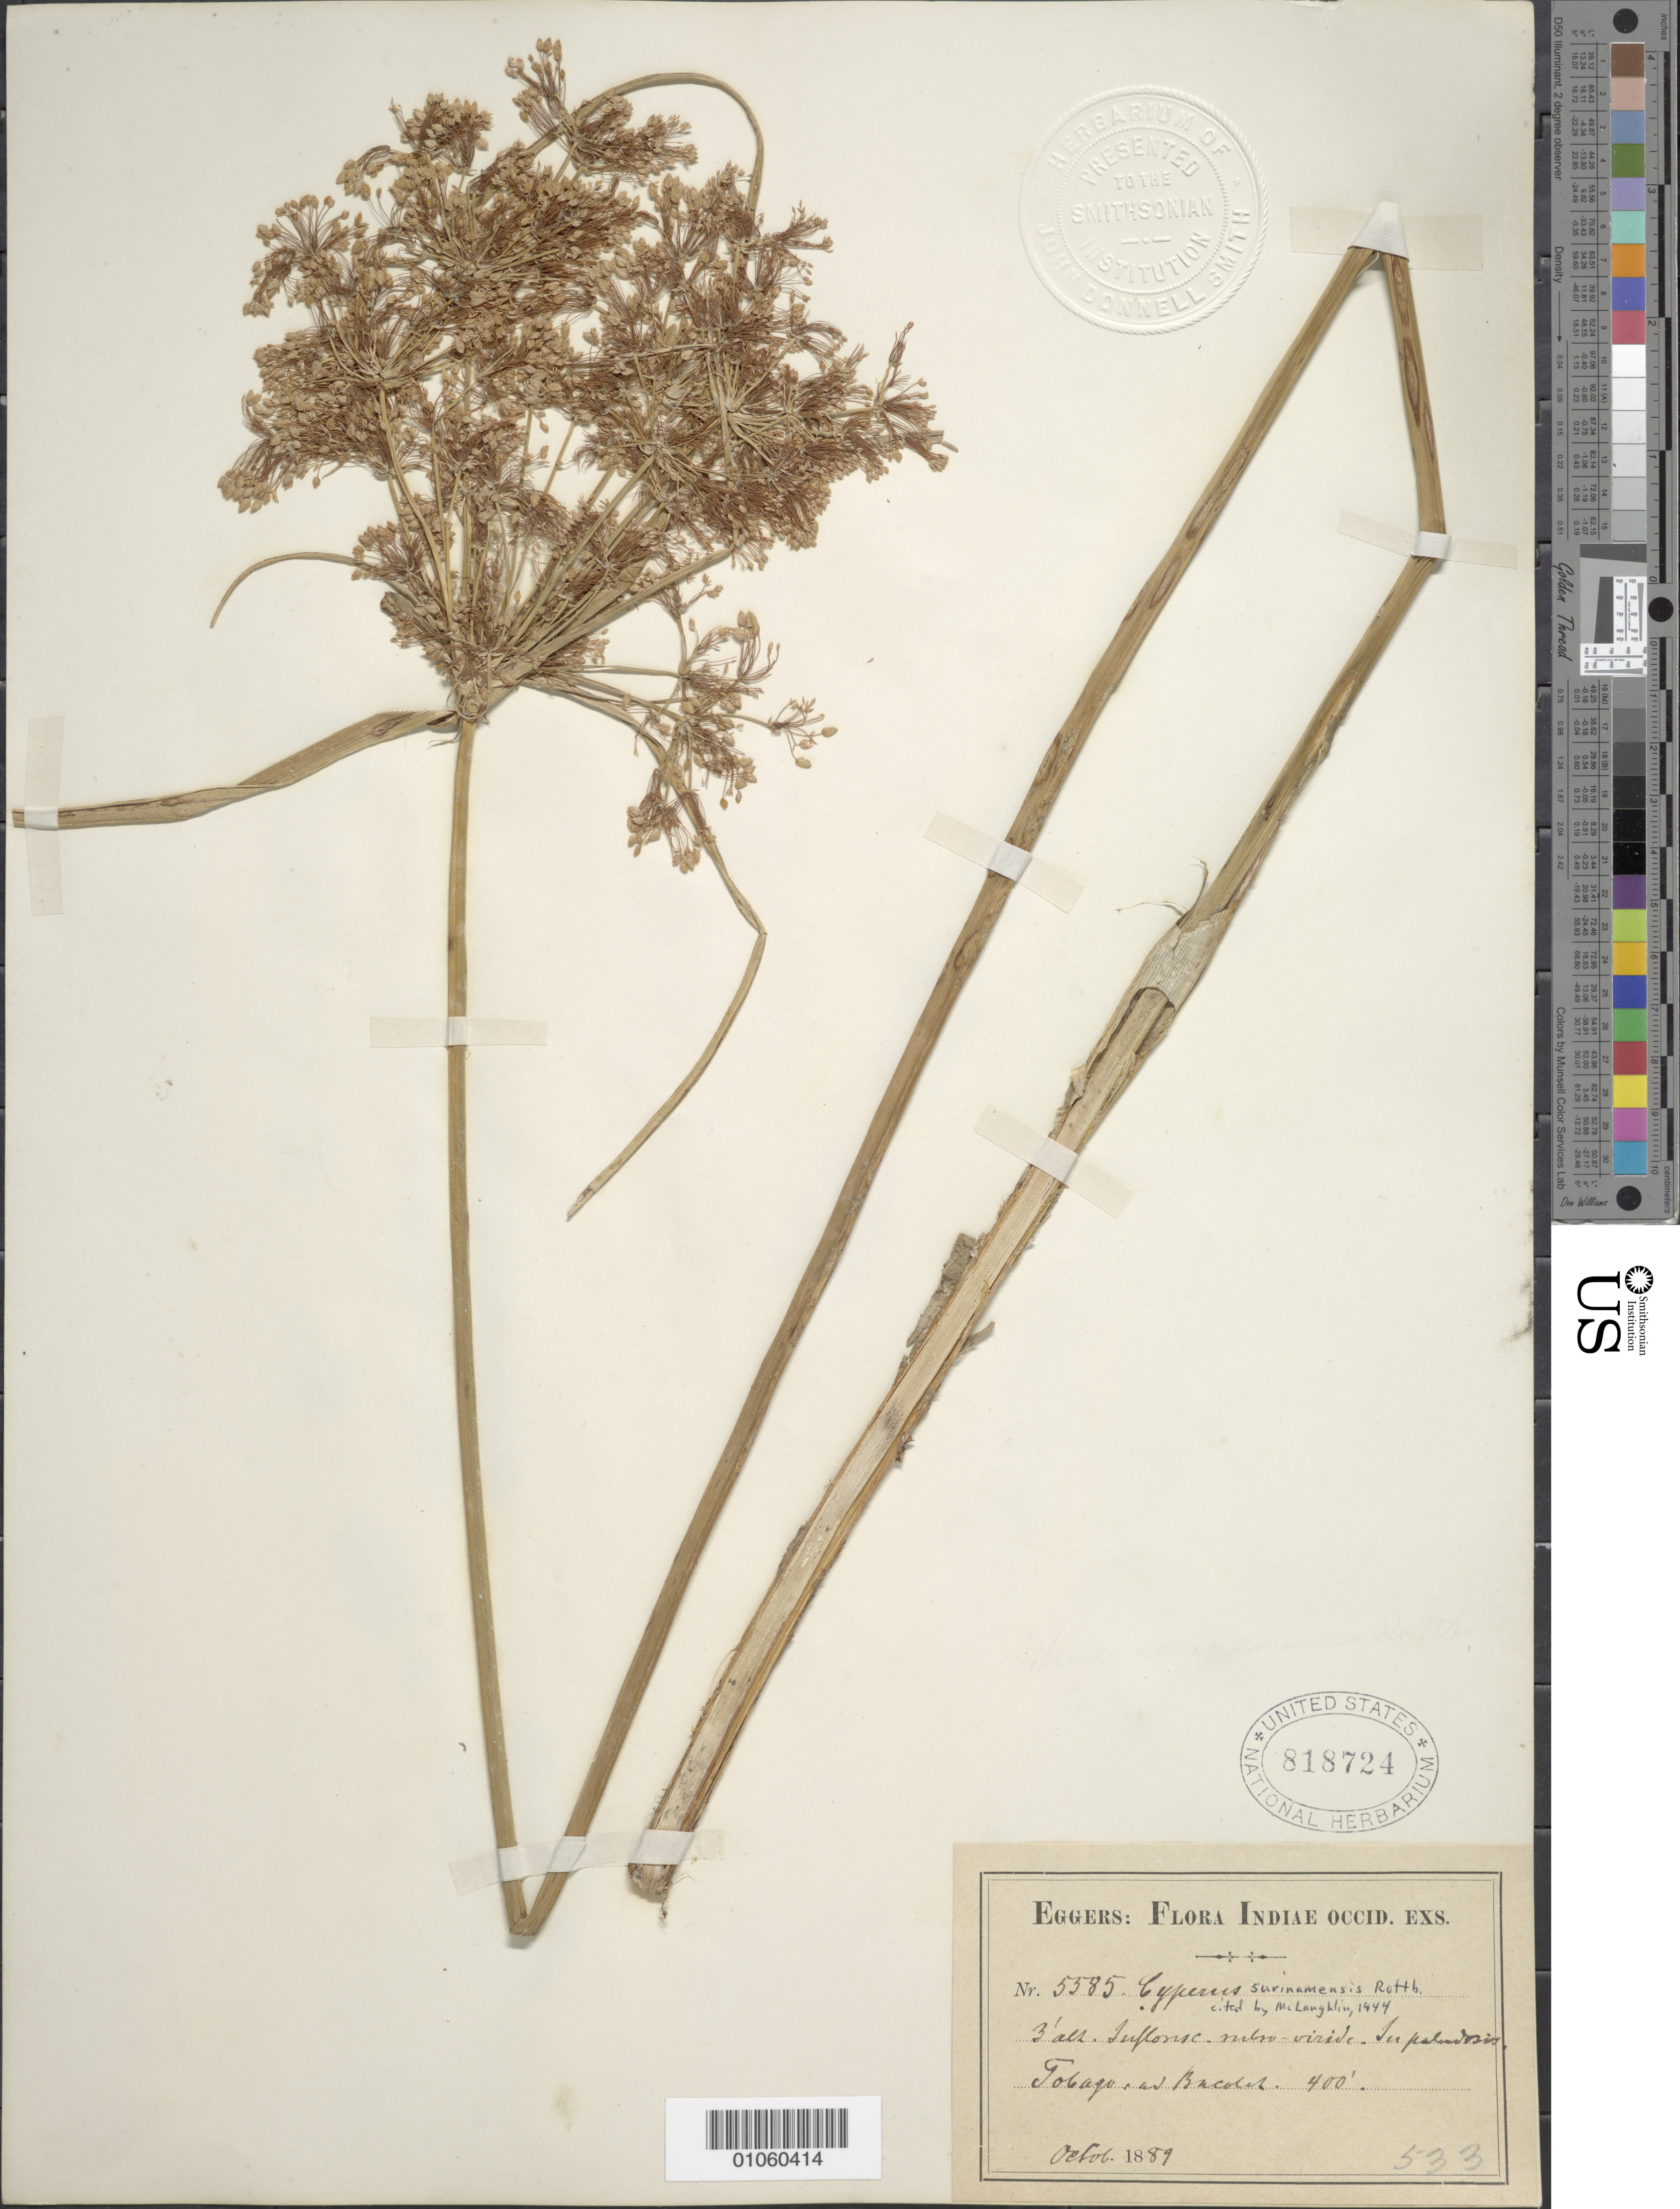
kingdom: Plantae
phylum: Tracheophyta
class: Liliopsida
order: Poales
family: Cyperaceae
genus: Cyperus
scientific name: Cyperus surinamensis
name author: Rottb.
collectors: H. F. A. von Eggers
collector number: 5585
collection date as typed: Oct 1889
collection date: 1889-10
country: Trinidad and Tobago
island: Tobago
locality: Bacolet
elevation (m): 122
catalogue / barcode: US 818724